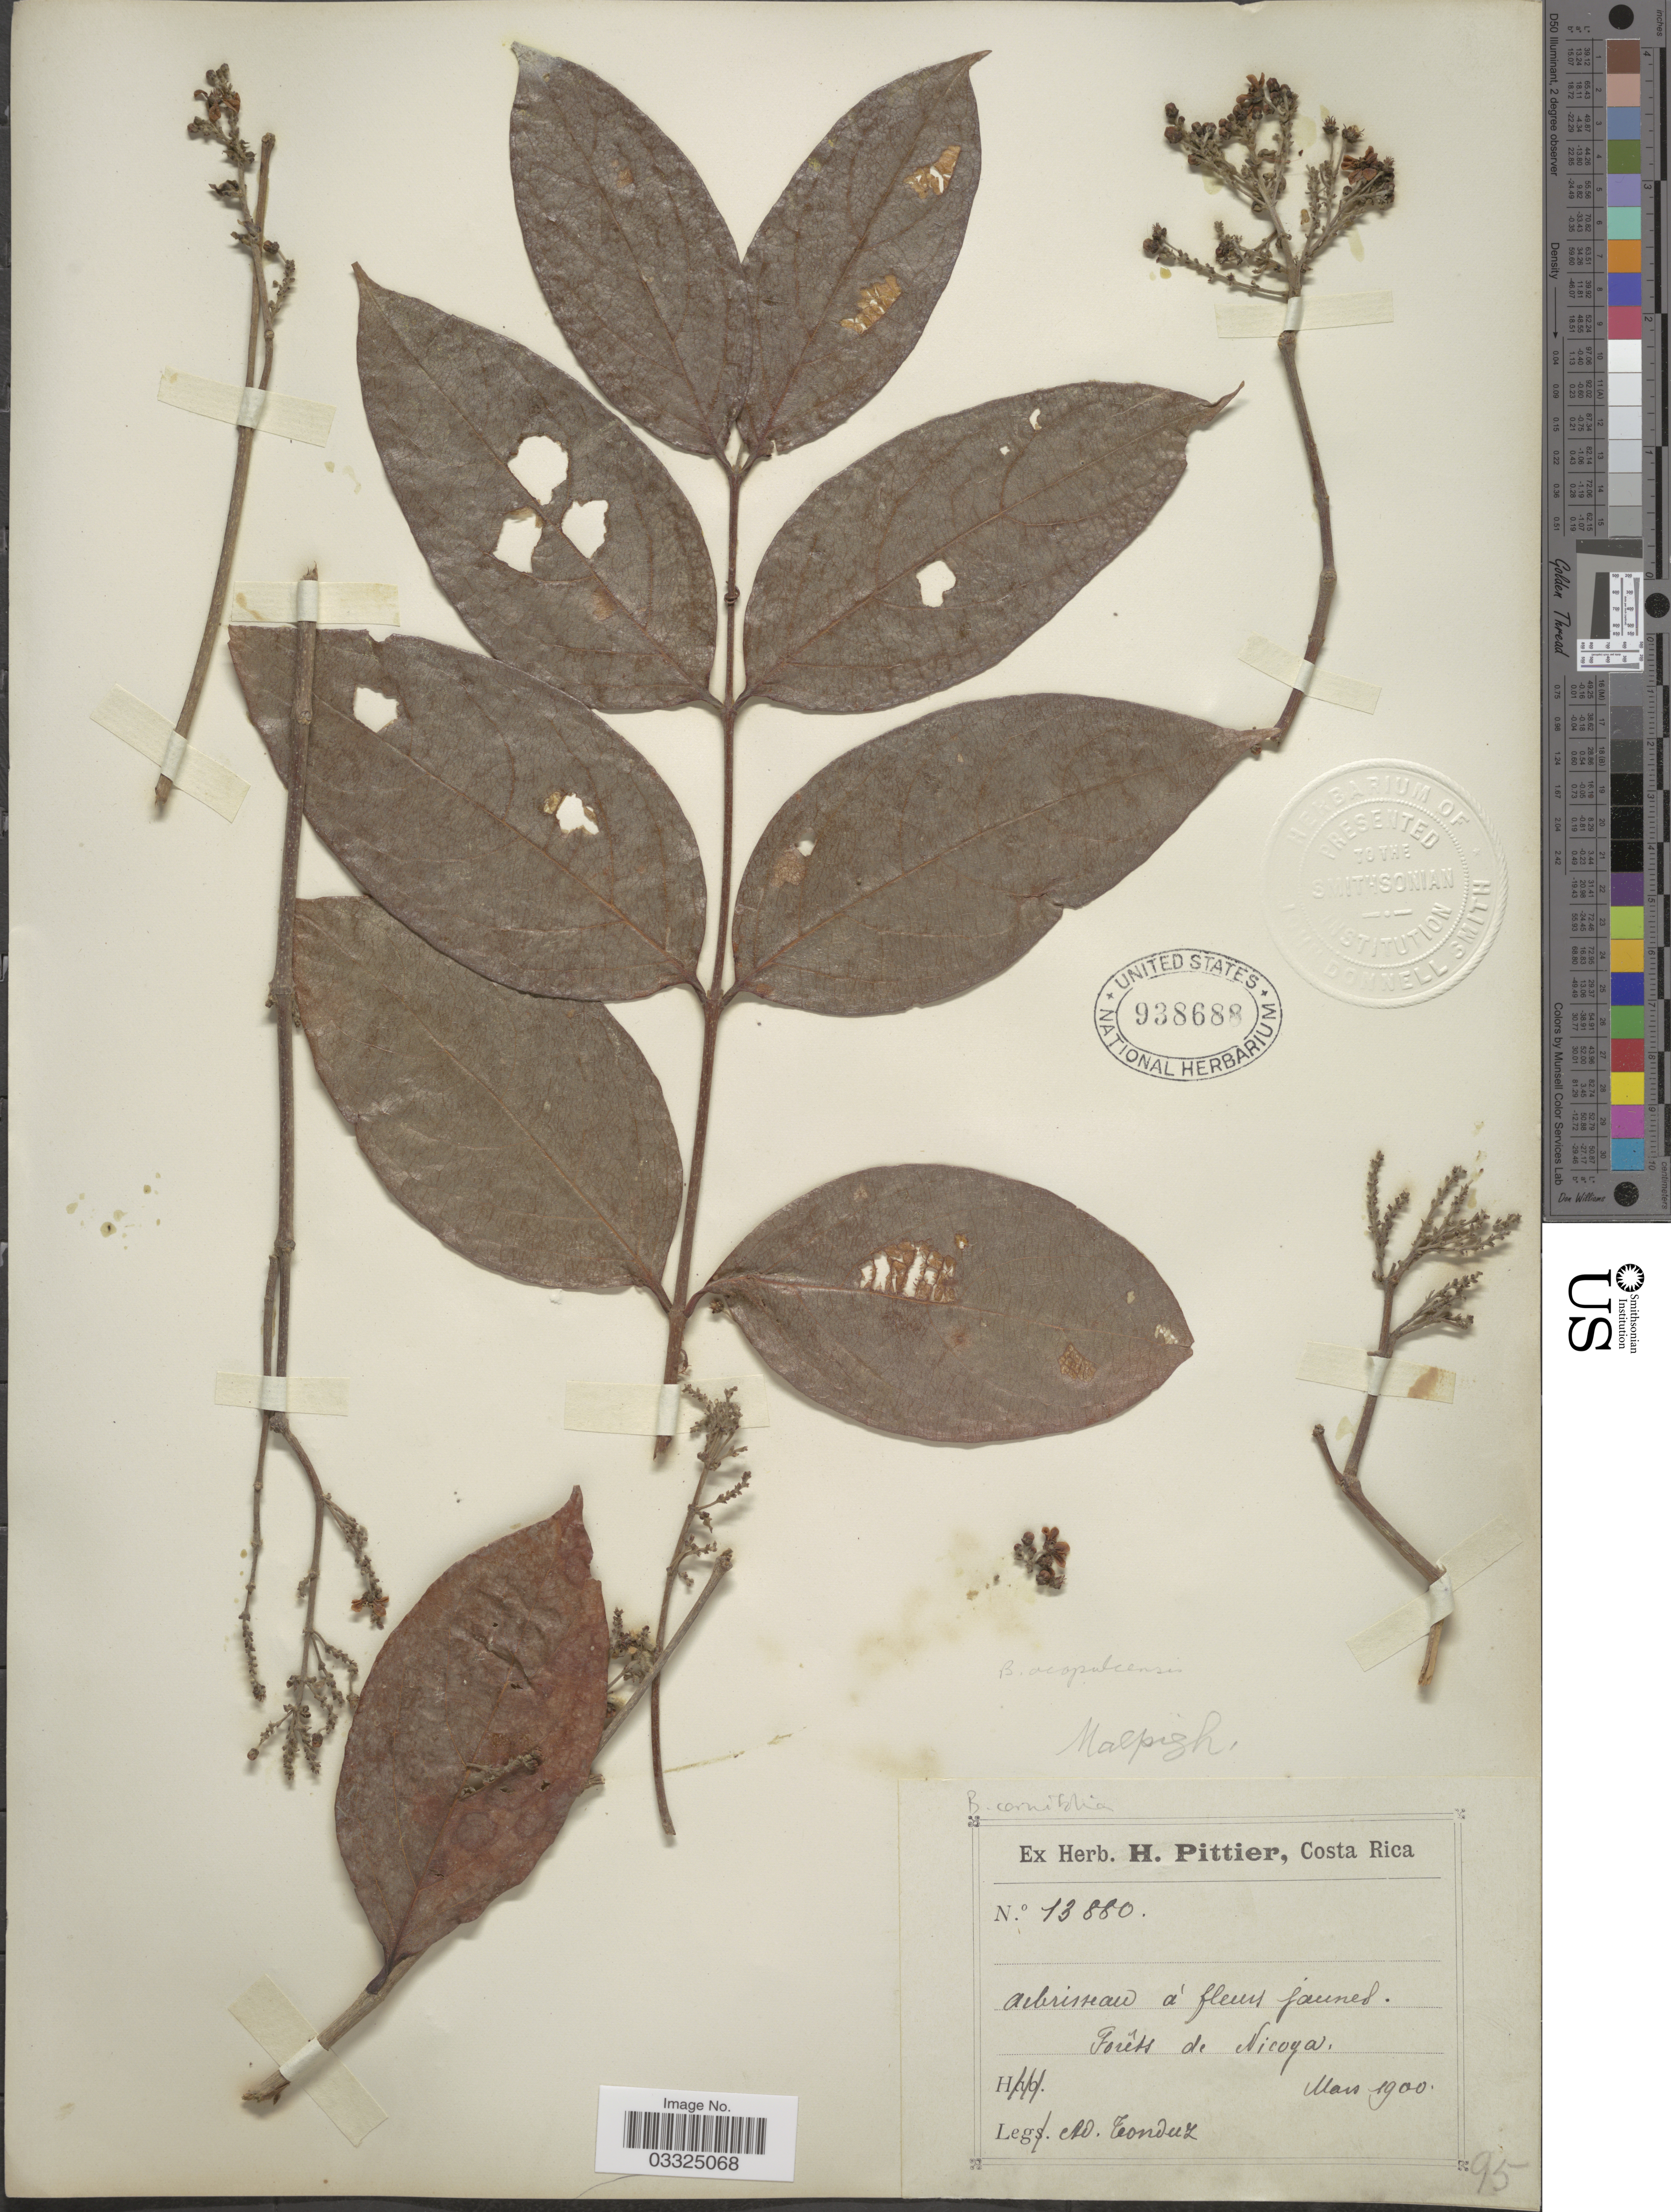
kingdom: Plantae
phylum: Tracheophyta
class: Magnoliopsida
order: Malpighiales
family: Malpighiaceae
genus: Bronwenia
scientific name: Bronwenia acapulcensis var. acapulcensis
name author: (Rose) W.R. Anderson & C. Davis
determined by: Strong, Mark T., (BOT), Smithsonian Institution - National Museum of Natural History (UNITED STATES)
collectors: A. Tonduz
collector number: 13880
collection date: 1900-03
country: Costa Rica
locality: Forêts de Nicoya.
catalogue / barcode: US 938688